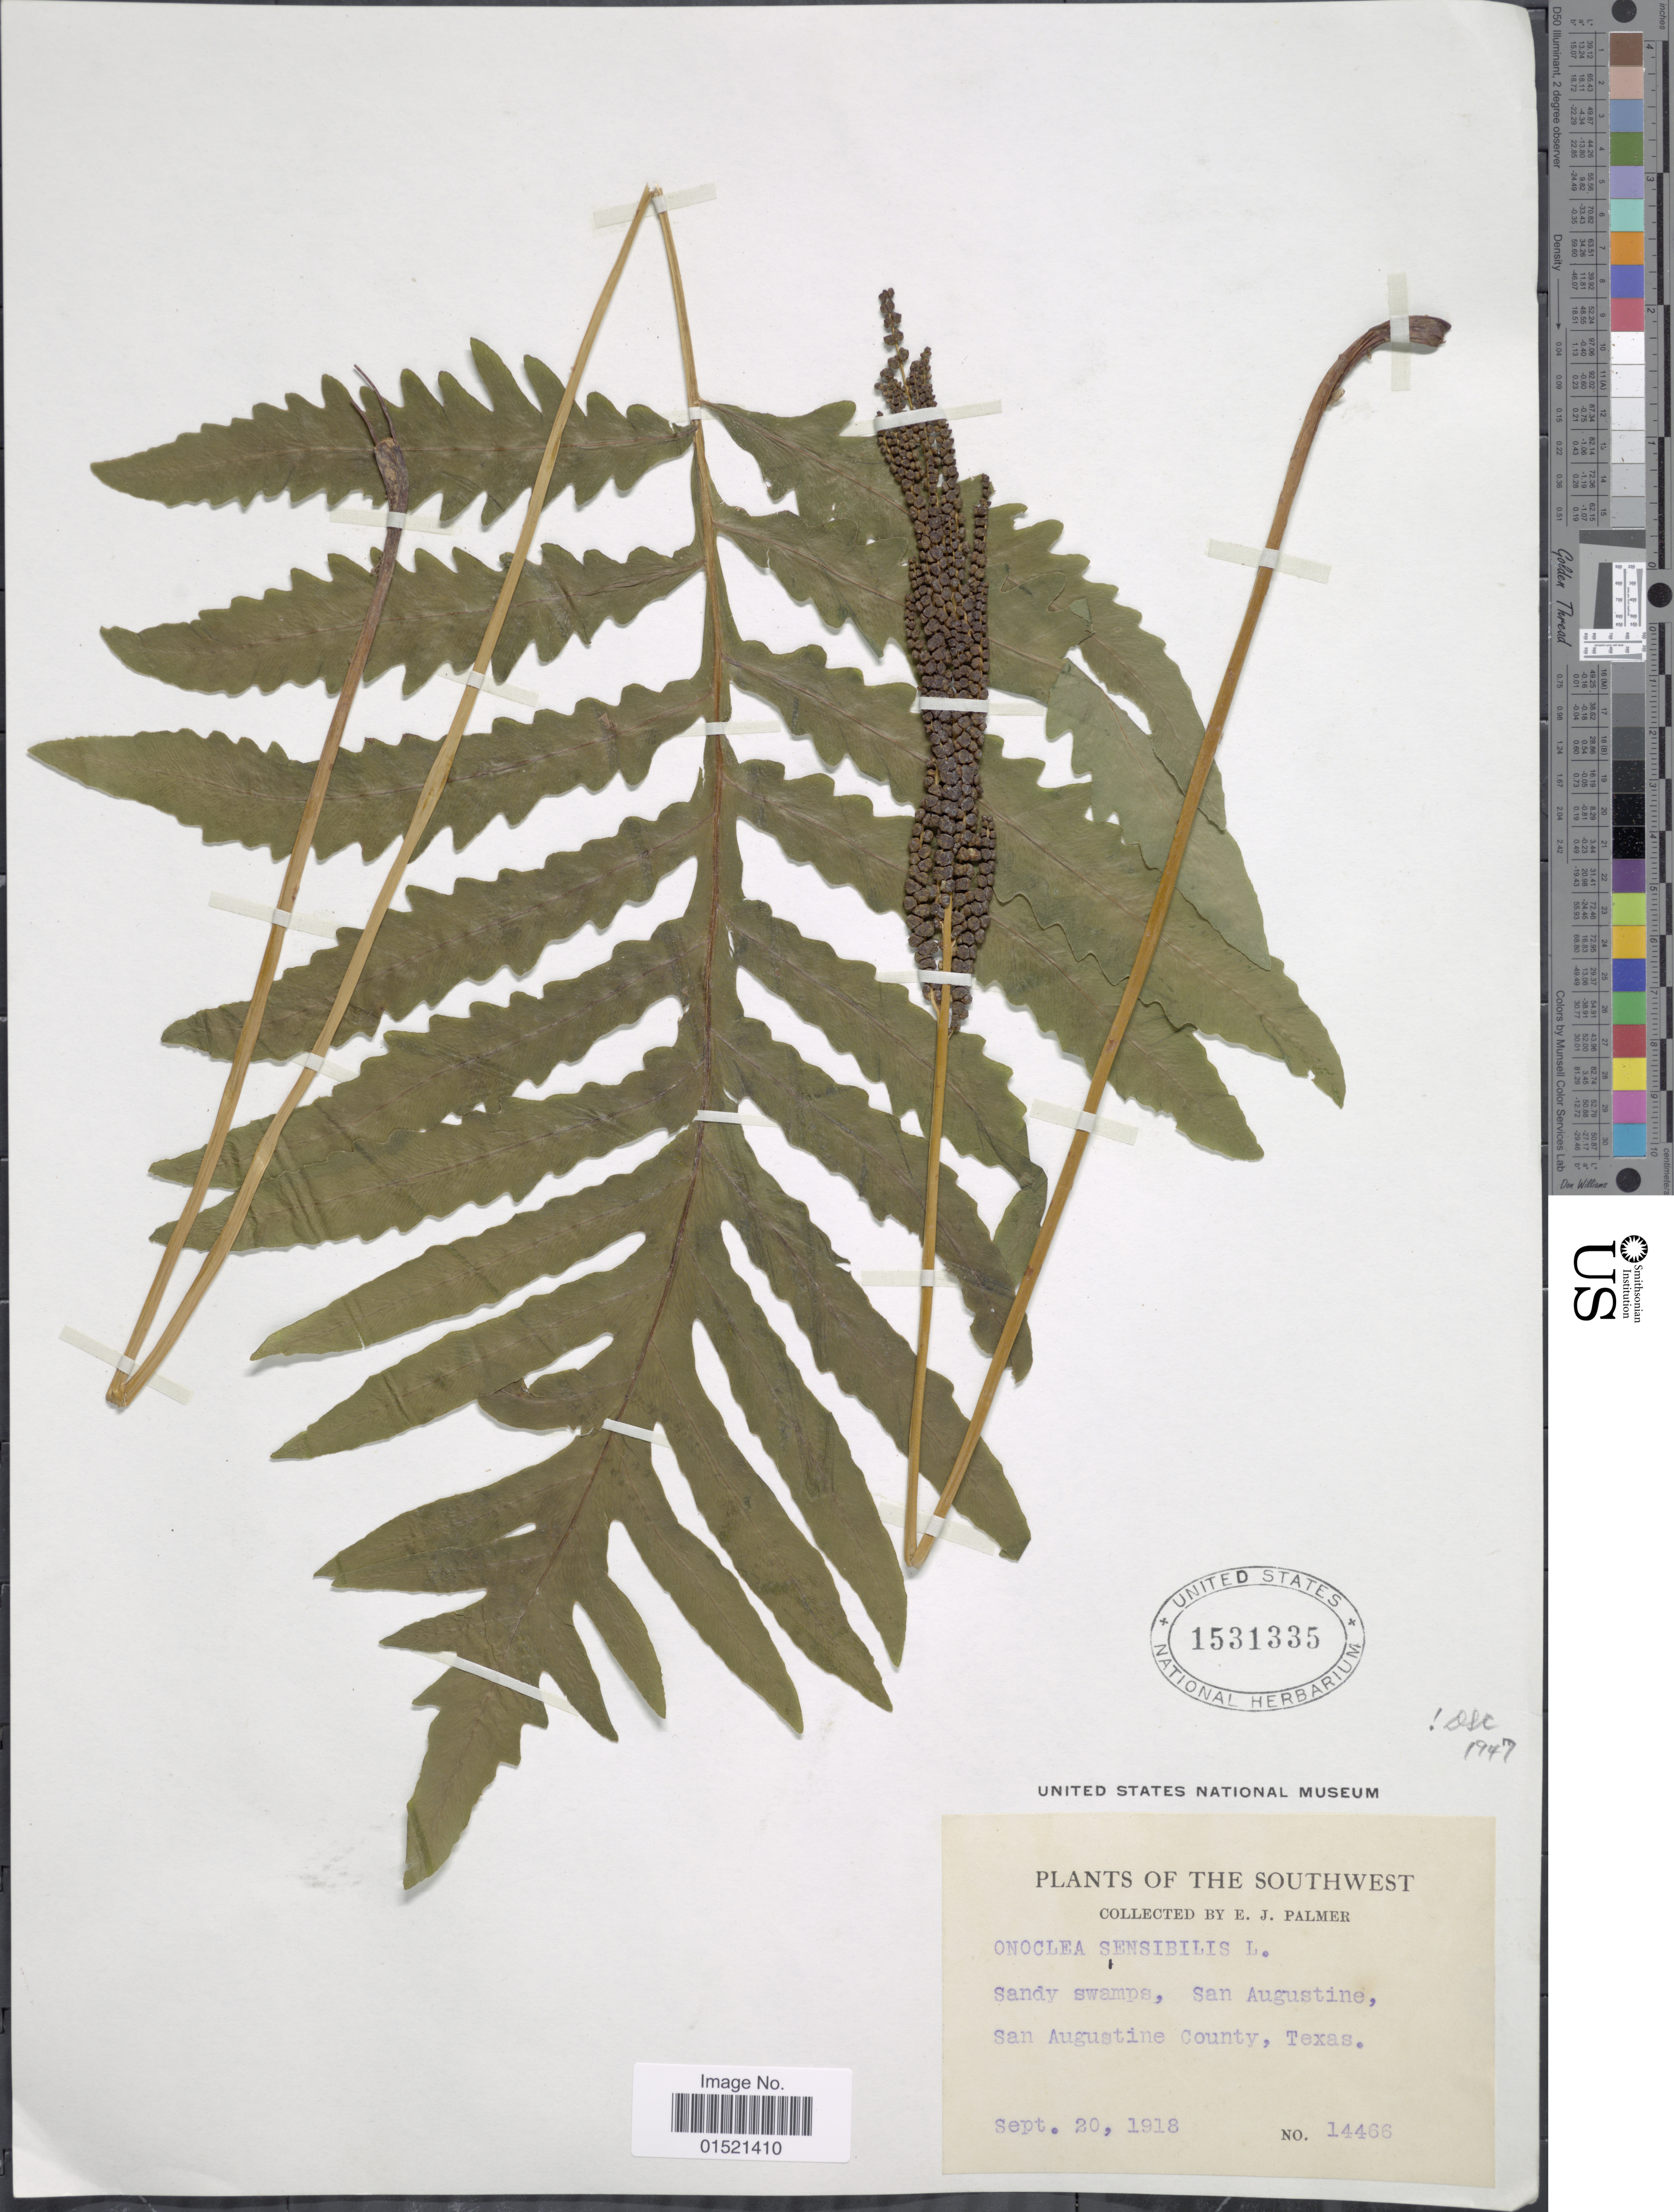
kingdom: Plantae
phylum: Tracheophyta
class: Polypodiopsida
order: Polypodiales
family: Onocleaceae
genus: Onoclea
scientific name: Onoclea sensibilis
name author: L.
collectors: E. J. Palmer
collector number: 14466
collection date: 1918-09-20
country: United States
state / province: Texas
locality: The Southwest, San Augustine, San Augustine County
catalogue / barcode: US 1531335